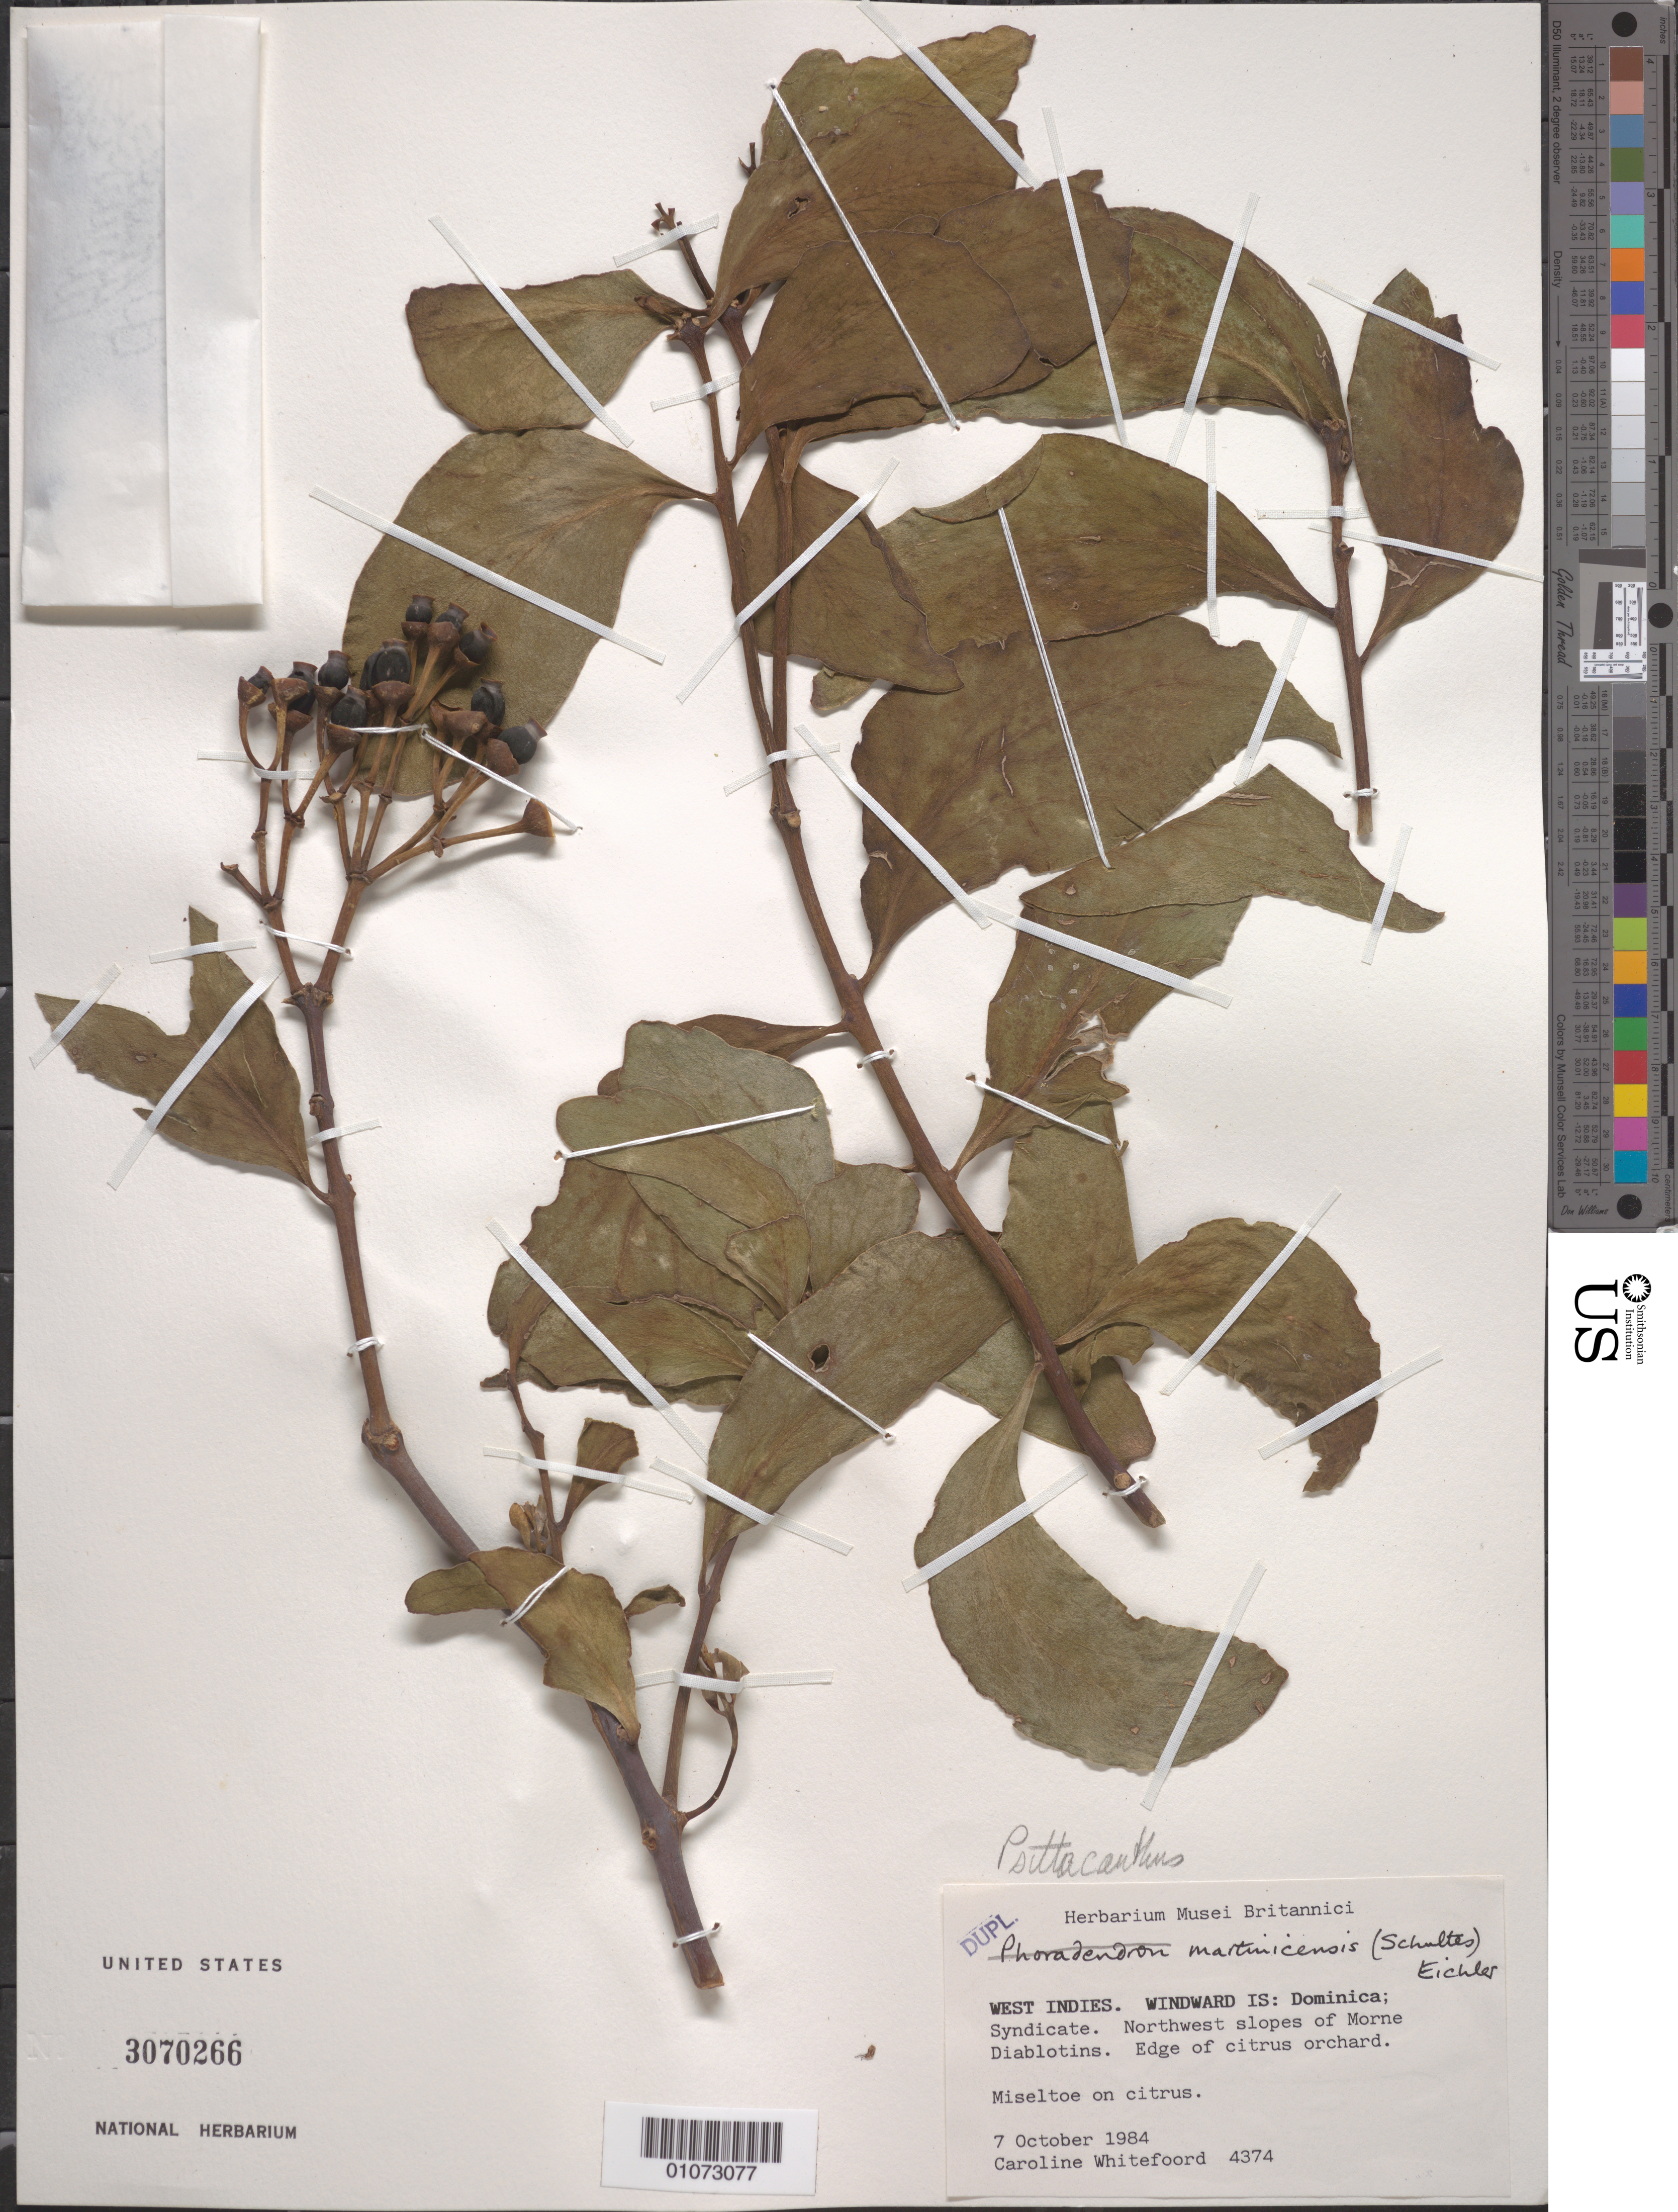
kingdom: Plantae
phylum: Tracheophyta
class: Magnoliopsida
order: Santalales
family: Loranthaceae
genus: Psittacanthus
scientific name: Psittacanthus martinicensis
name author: (C. Presl ex Schult. f.) Eichler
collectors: C. Whitefoord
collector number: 4374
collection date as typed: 07 Oct 1984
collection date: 1984-10-07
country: Dominica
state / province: St. George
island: Dominica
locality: Syndicate. NW slopes of Morne Diablotins. Edge of citrus orchard.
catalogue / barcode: US 3070266